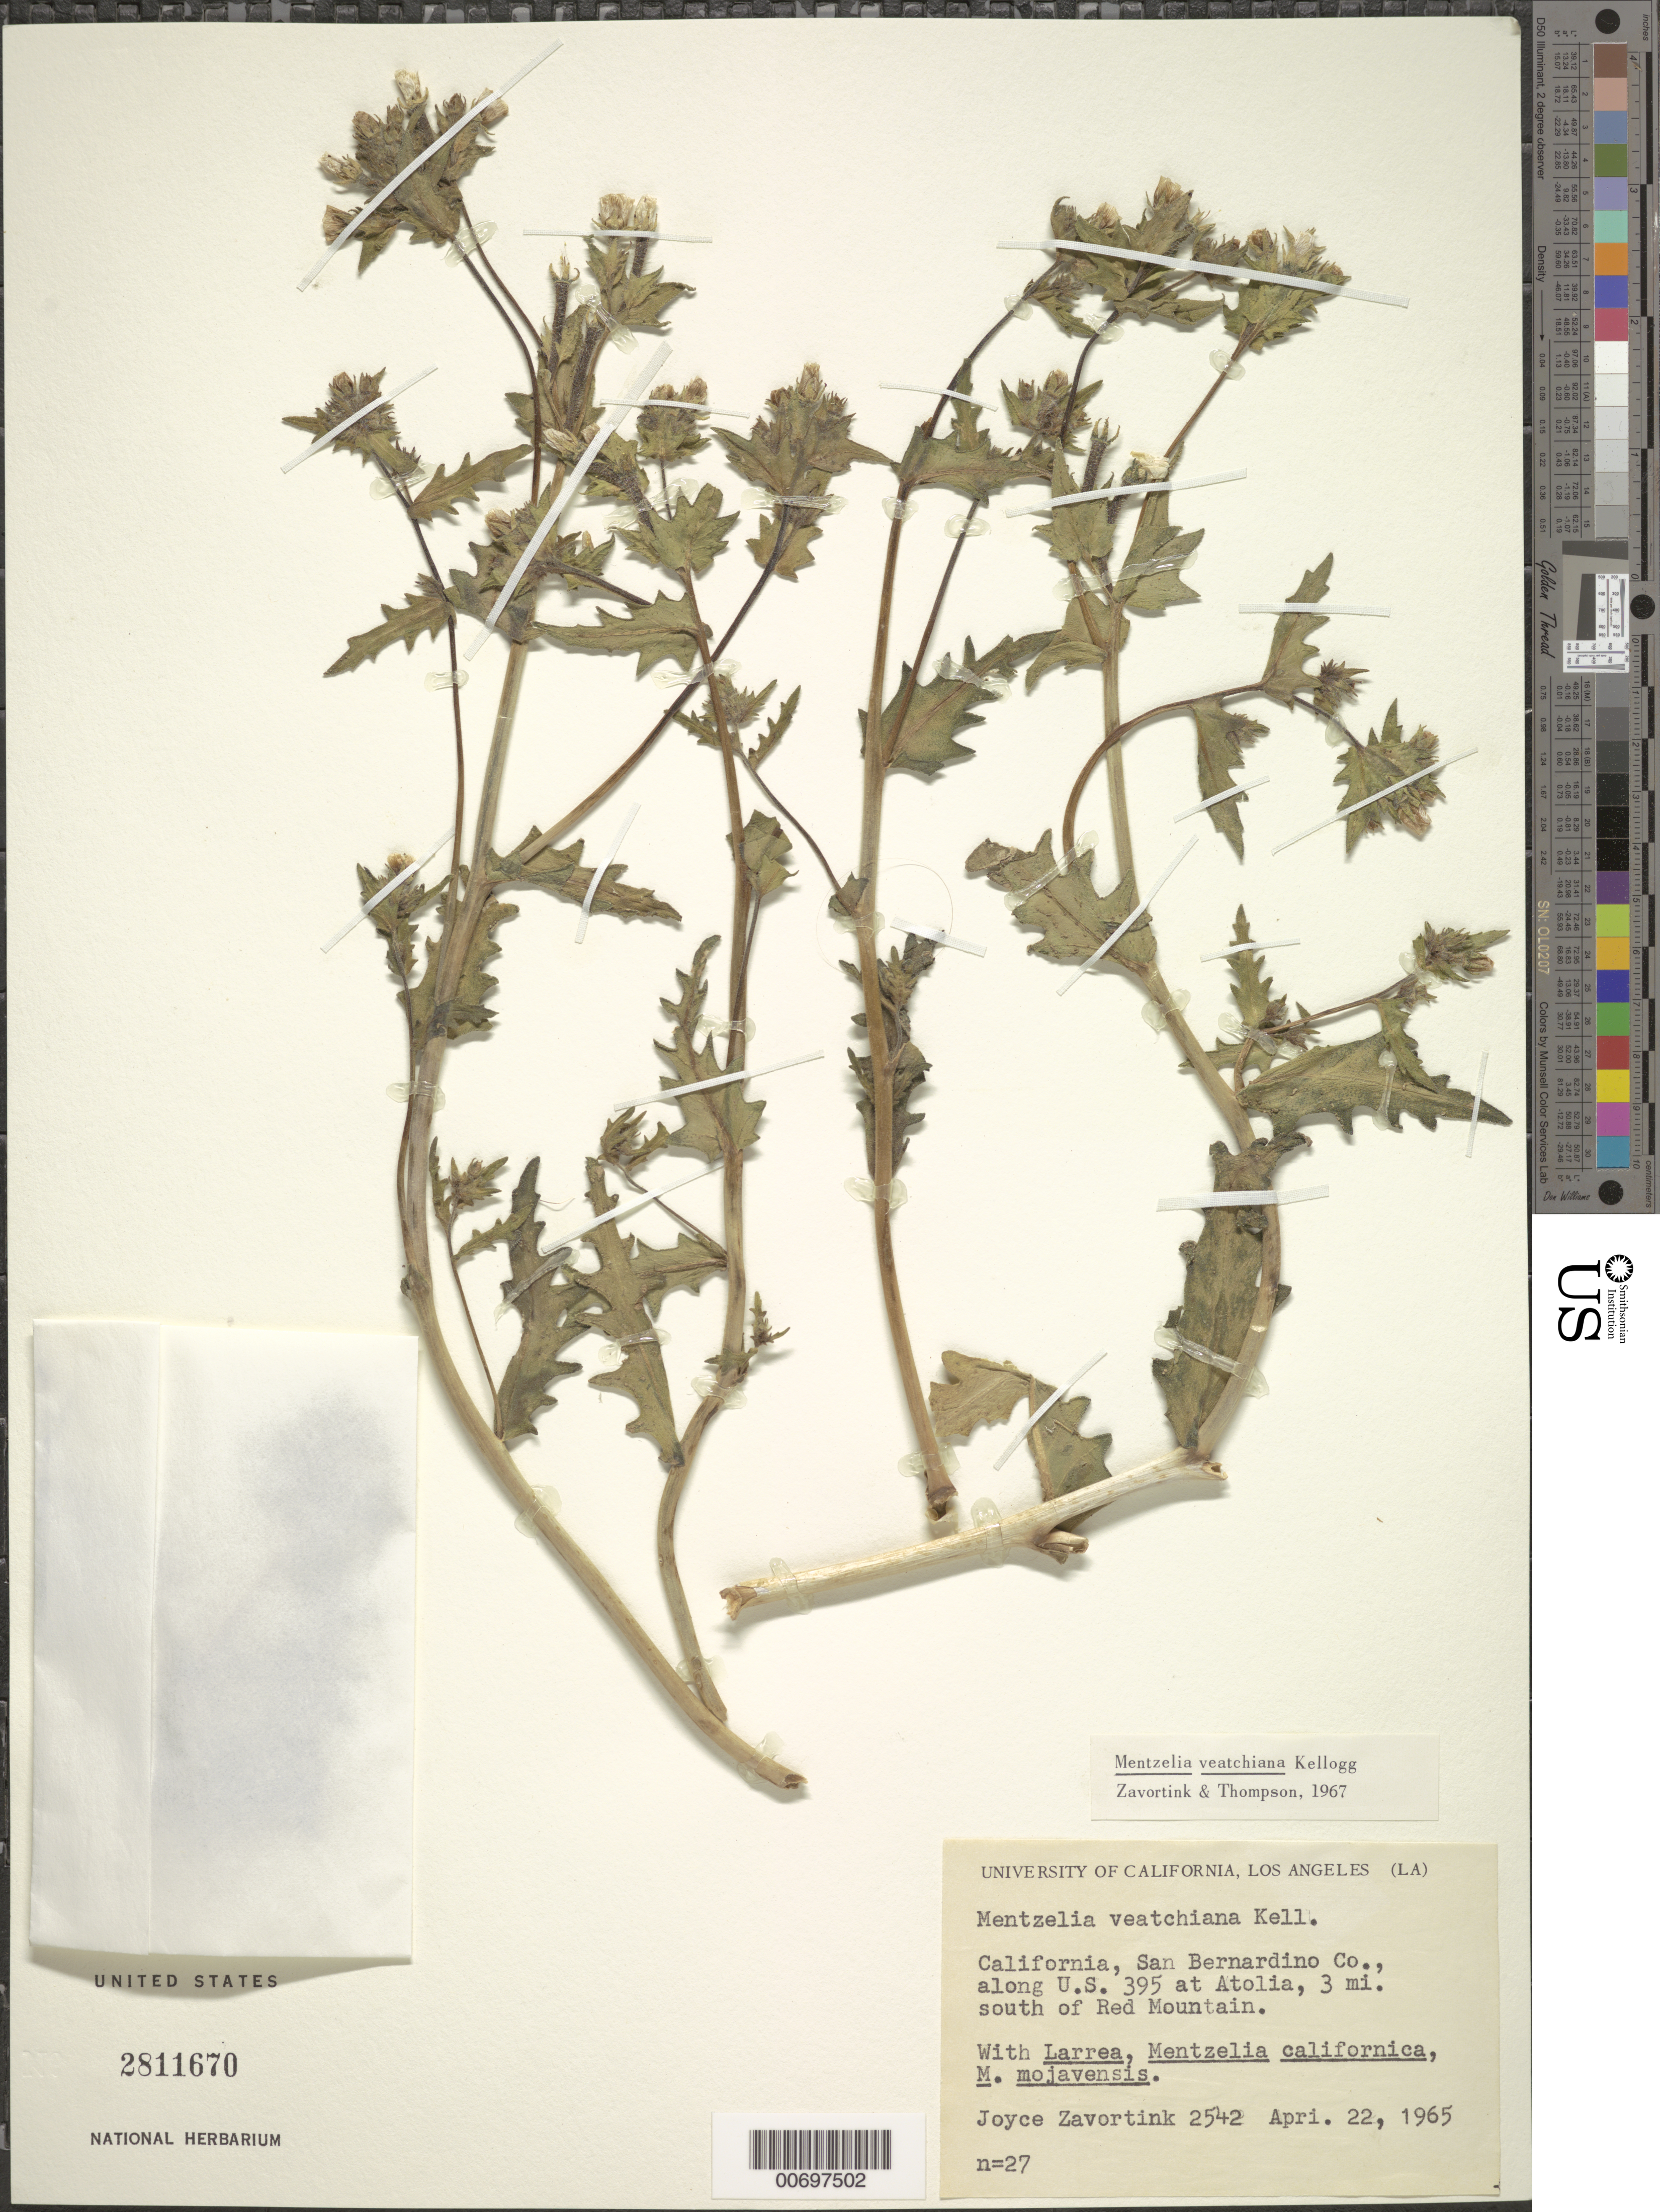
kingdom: Plantae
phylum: Tracheophyta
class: Magnoliopsida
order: Cornales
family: Loasaceae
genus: Mentzelia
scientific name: Mentzelia veatchiana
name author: Kellogg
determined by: Zavortink, J. E.; Thompson, H. J.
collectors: J. E. Zavortink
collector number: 2546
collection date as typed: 22 Apr 1965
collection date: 1965-04-22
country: United States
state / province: California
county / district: San Bernardino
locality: Along U.S. 395 at Atolia, 3 mi. south of Red Mountain.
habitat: With Larrea, Mentzelia californica, M. mojavensis.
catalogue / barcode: US 2811670